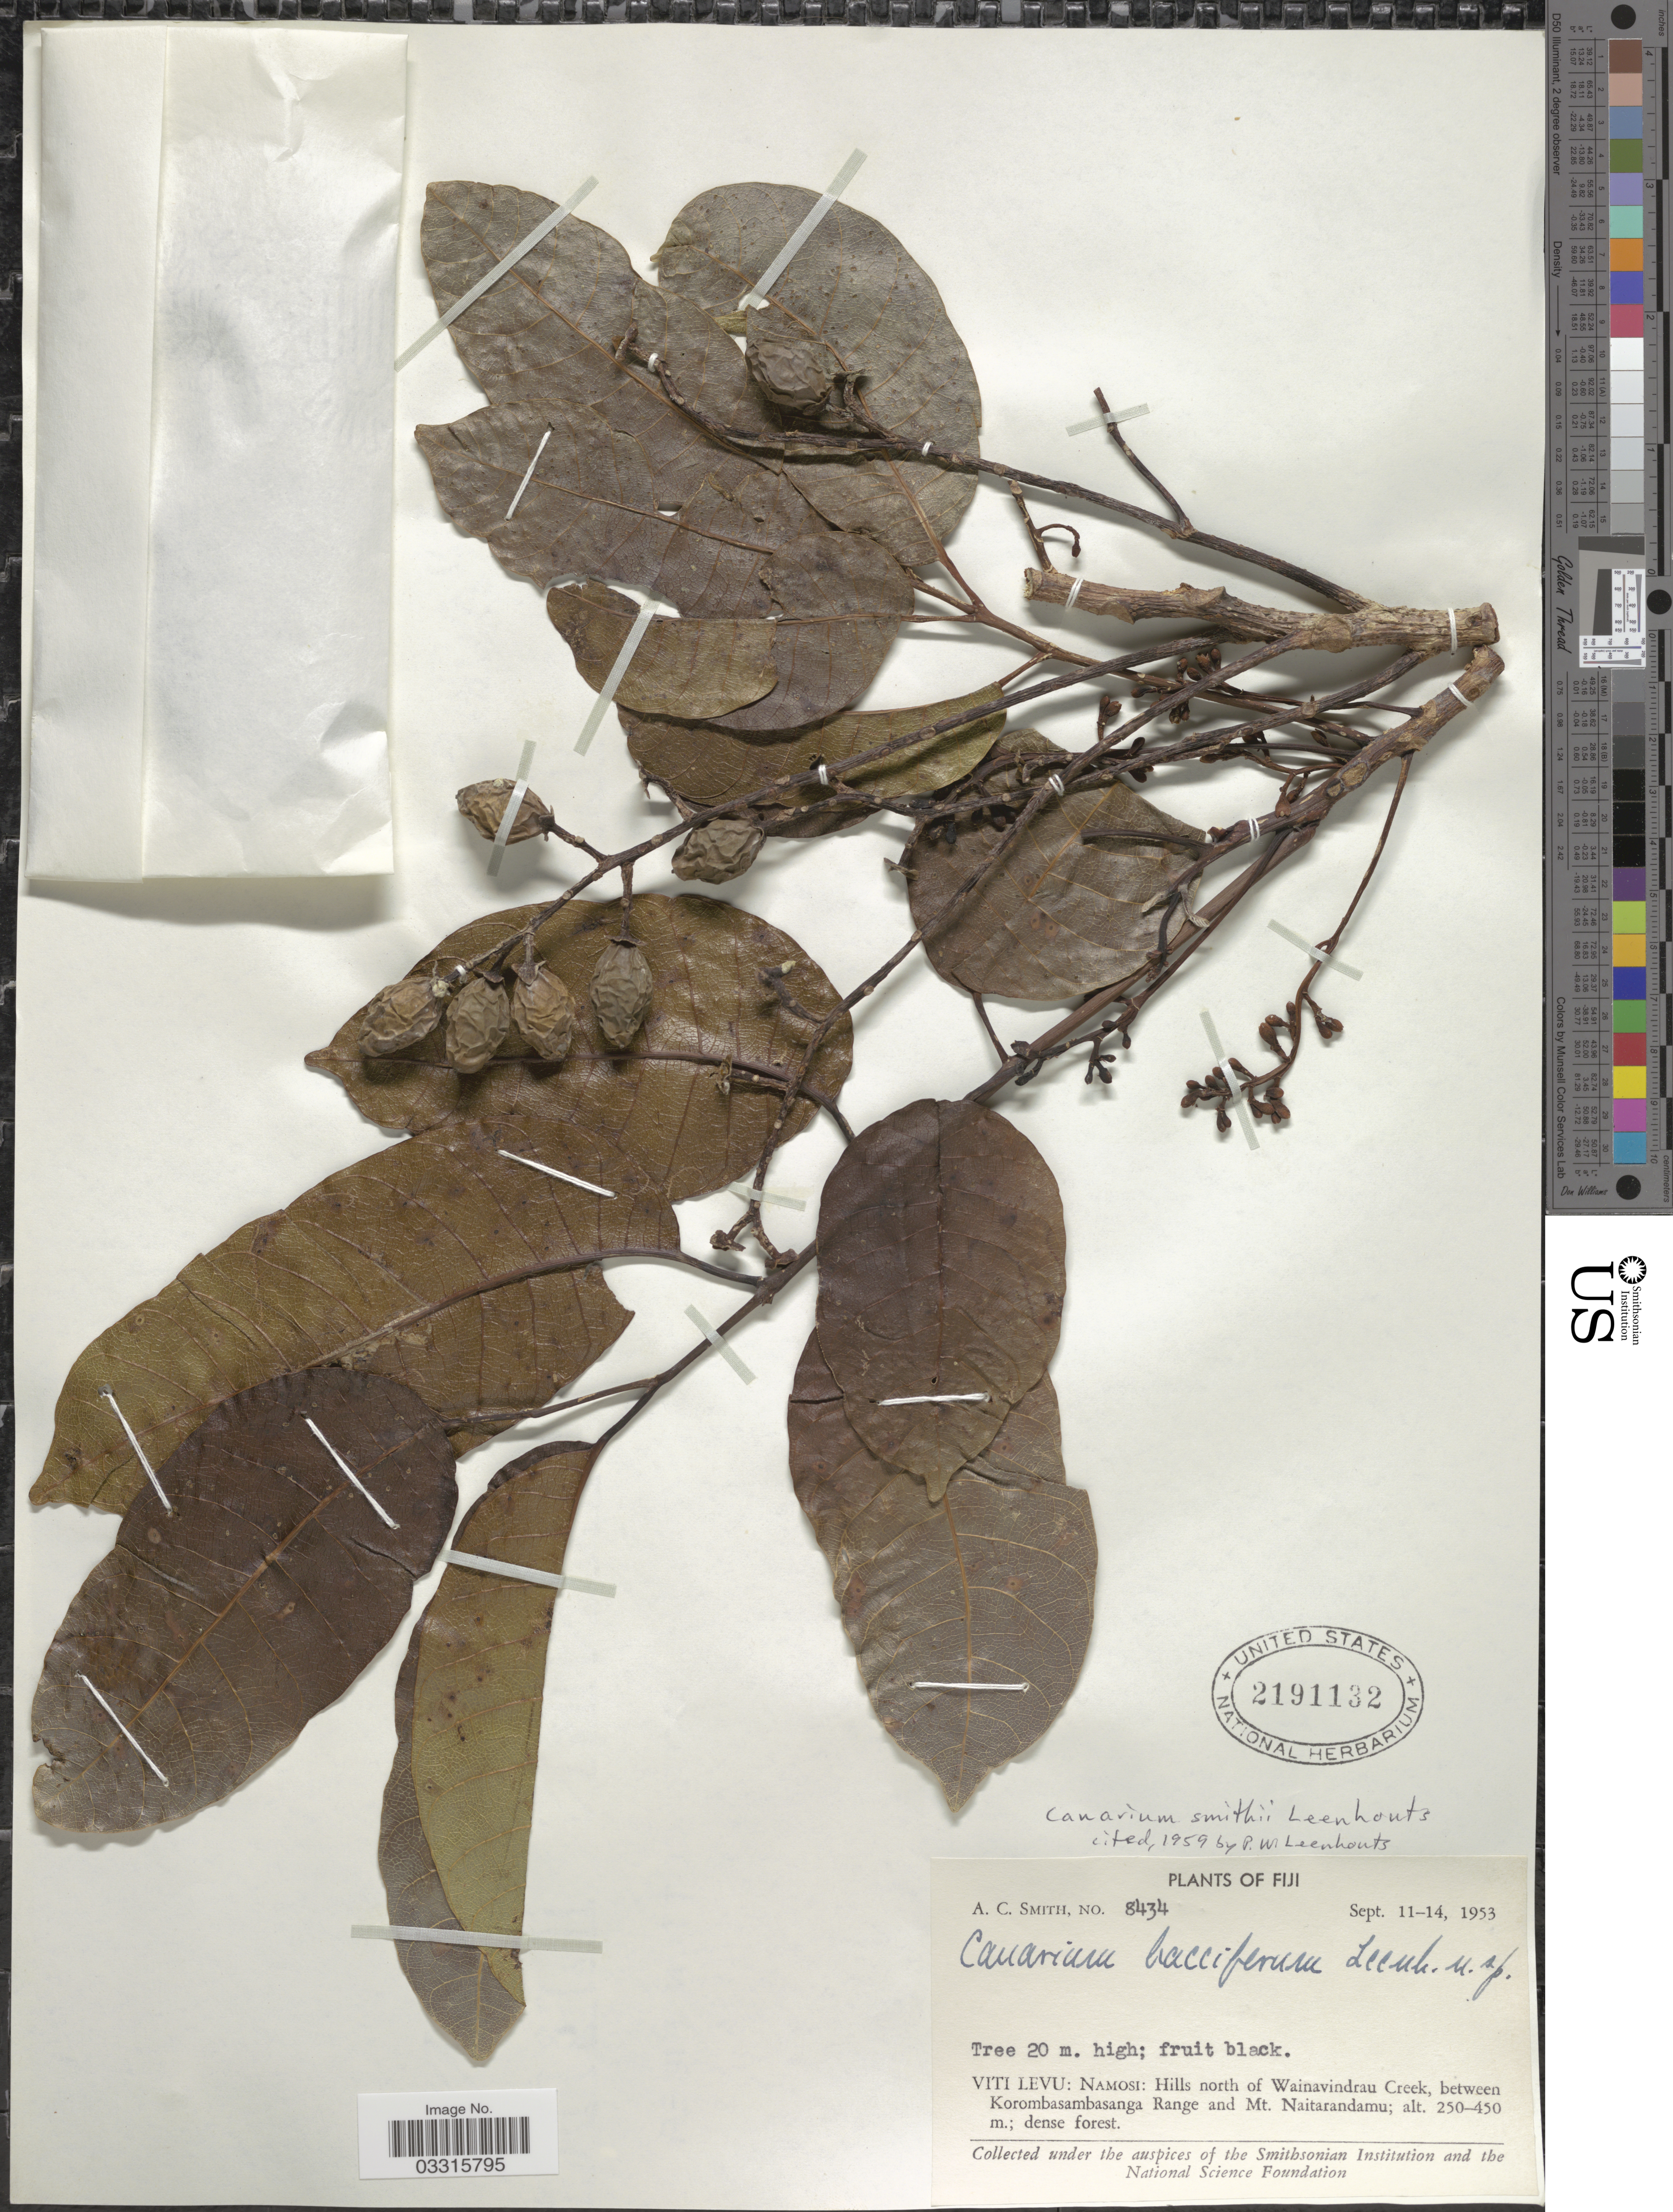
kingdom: Plantae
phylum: Tracheophyta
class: Magnoliopsida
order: Sapindales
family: Burseraceae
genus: Canarium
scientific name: Canarium smithii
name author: Leenh.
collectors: A. C. Smith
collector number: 8434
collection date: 1953-09-11/1953-09-14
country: Fiji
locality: Viti Levu: Namosi: Hills north of Wainavindrau Creek, between Korombasambasanga Range and Mt. Naitarandamu.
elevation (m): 250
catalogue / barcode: US 2191132